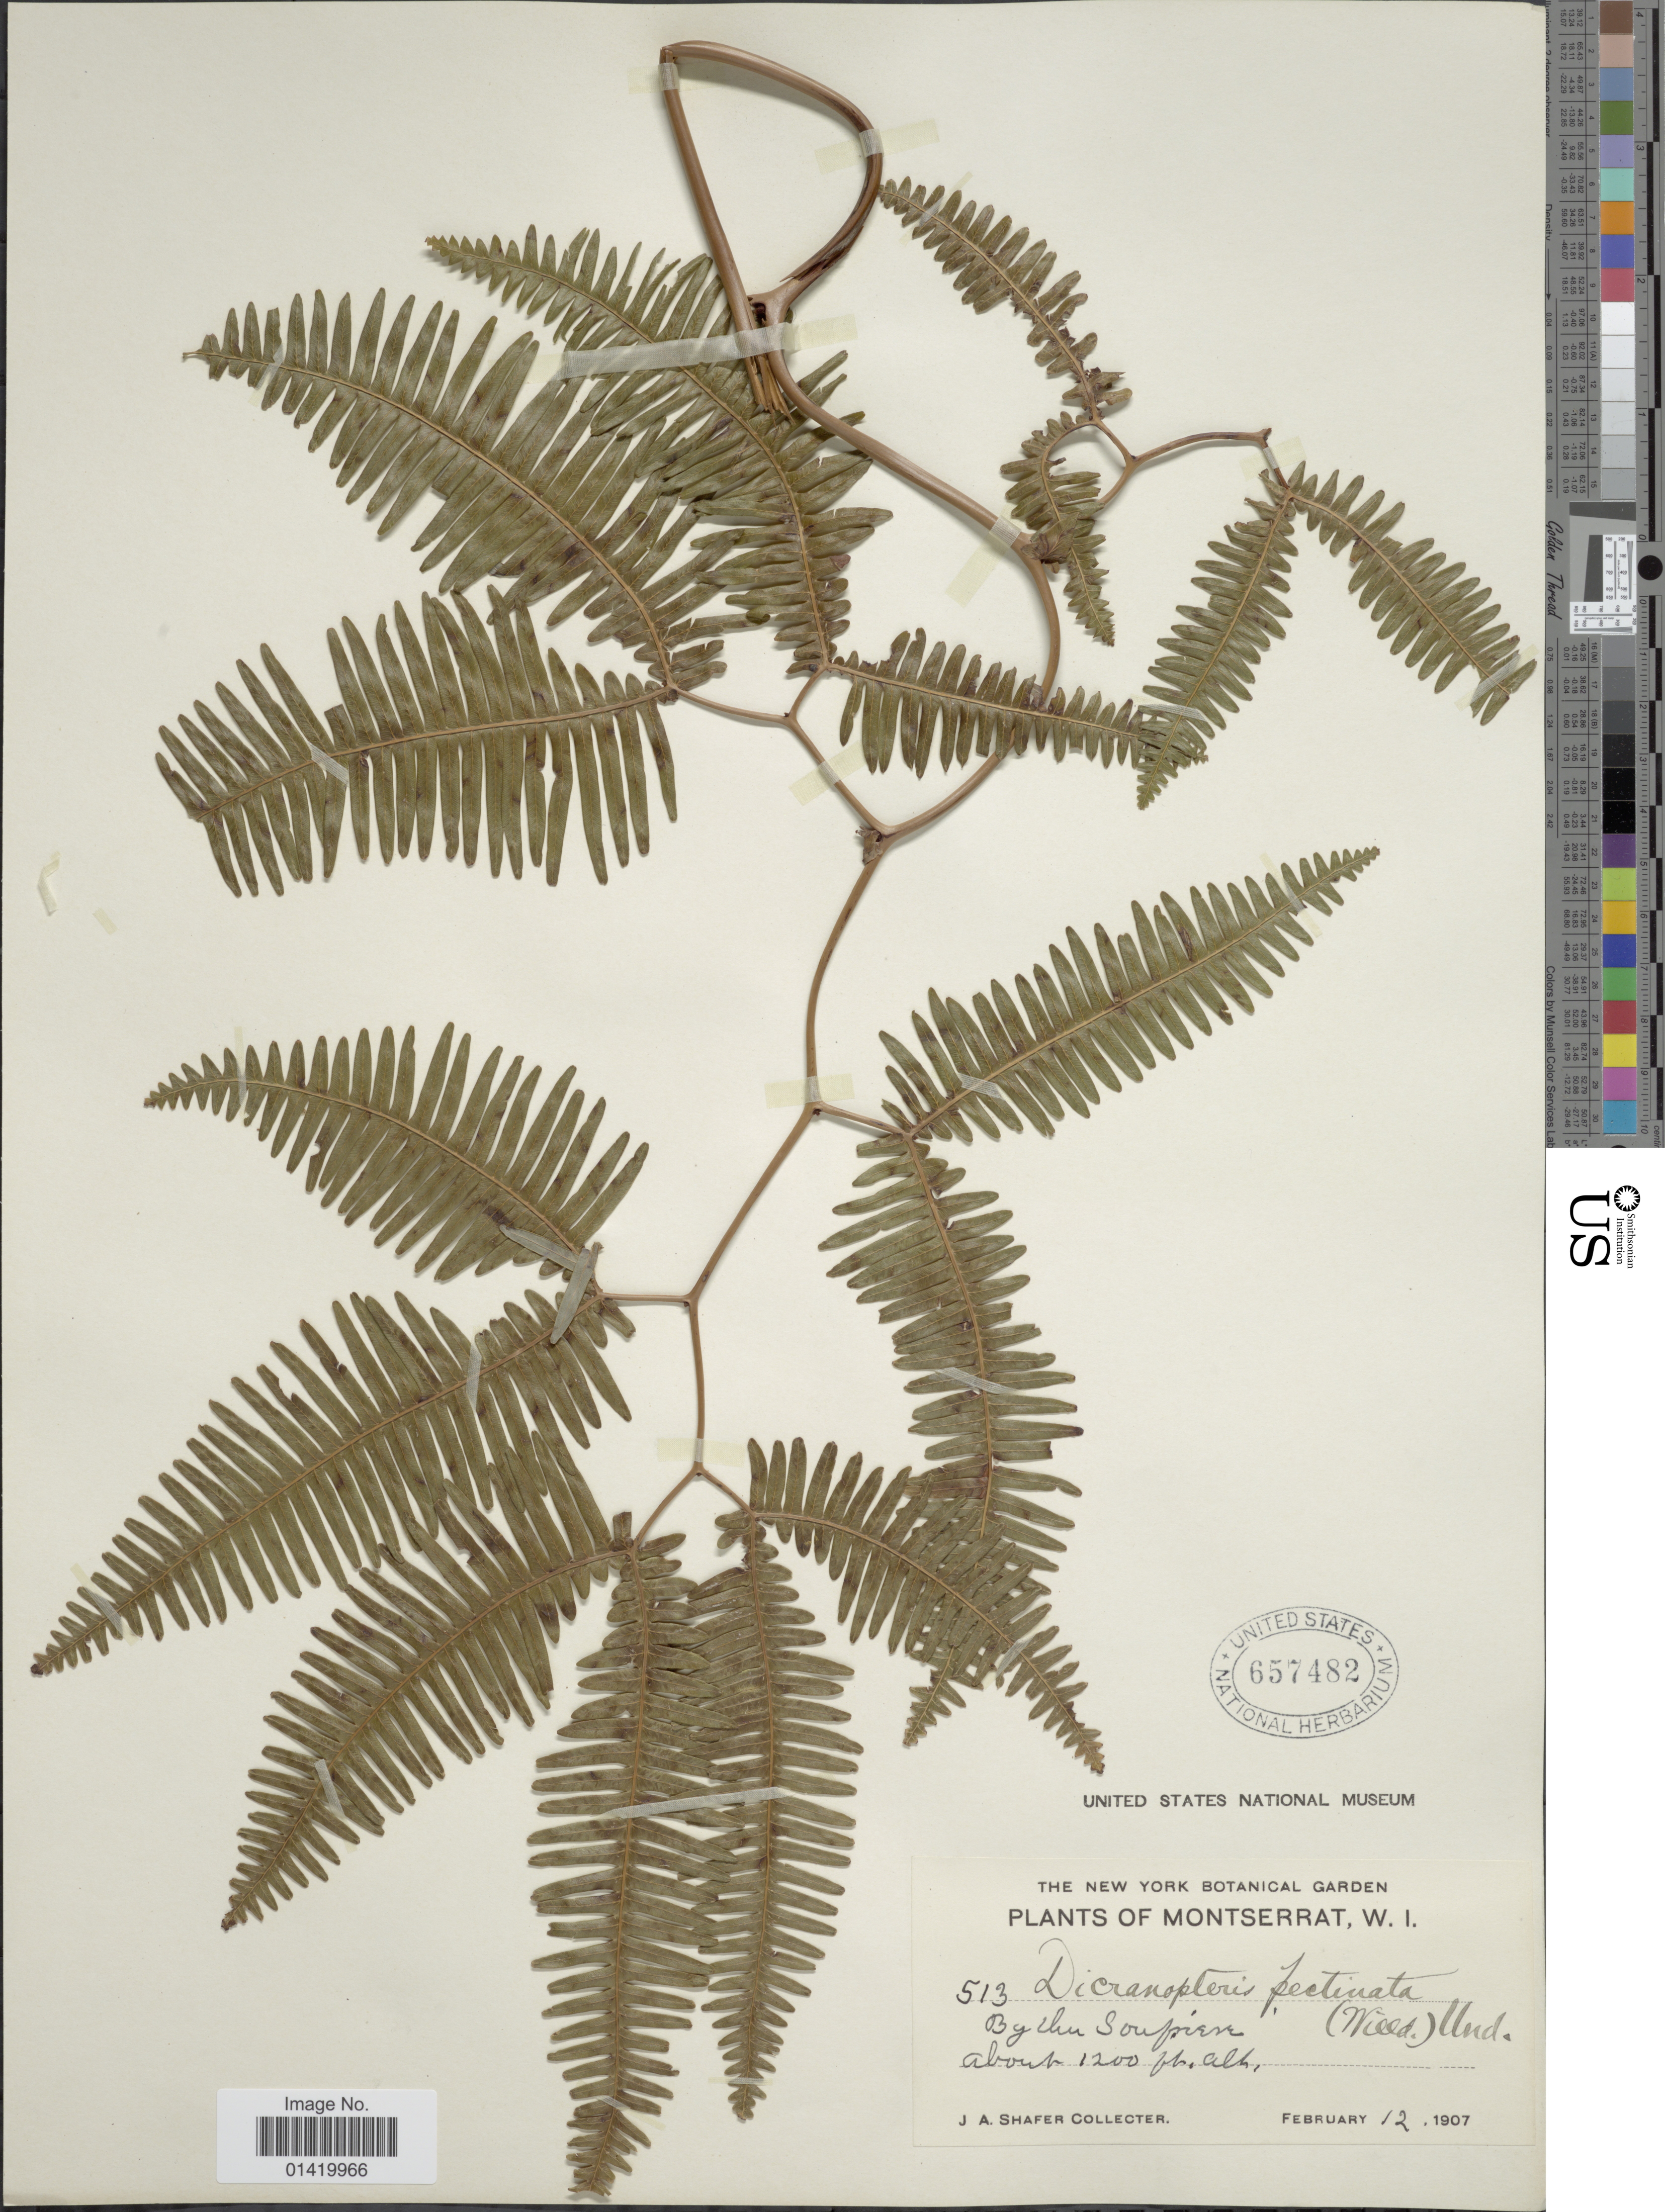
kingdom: Plantae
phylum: Tracheophyta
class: Polypodiopsida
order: Gleicheniales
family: Gleicheniaceae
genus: Gleichenella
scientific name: Gleichenella pectinata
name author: (Willd.) Ching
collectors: J. A. Shafer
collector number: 513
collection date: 1907-02-12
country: Montserrat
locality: W.I. By the Soufrieve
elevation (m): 366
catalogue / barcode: US 657482